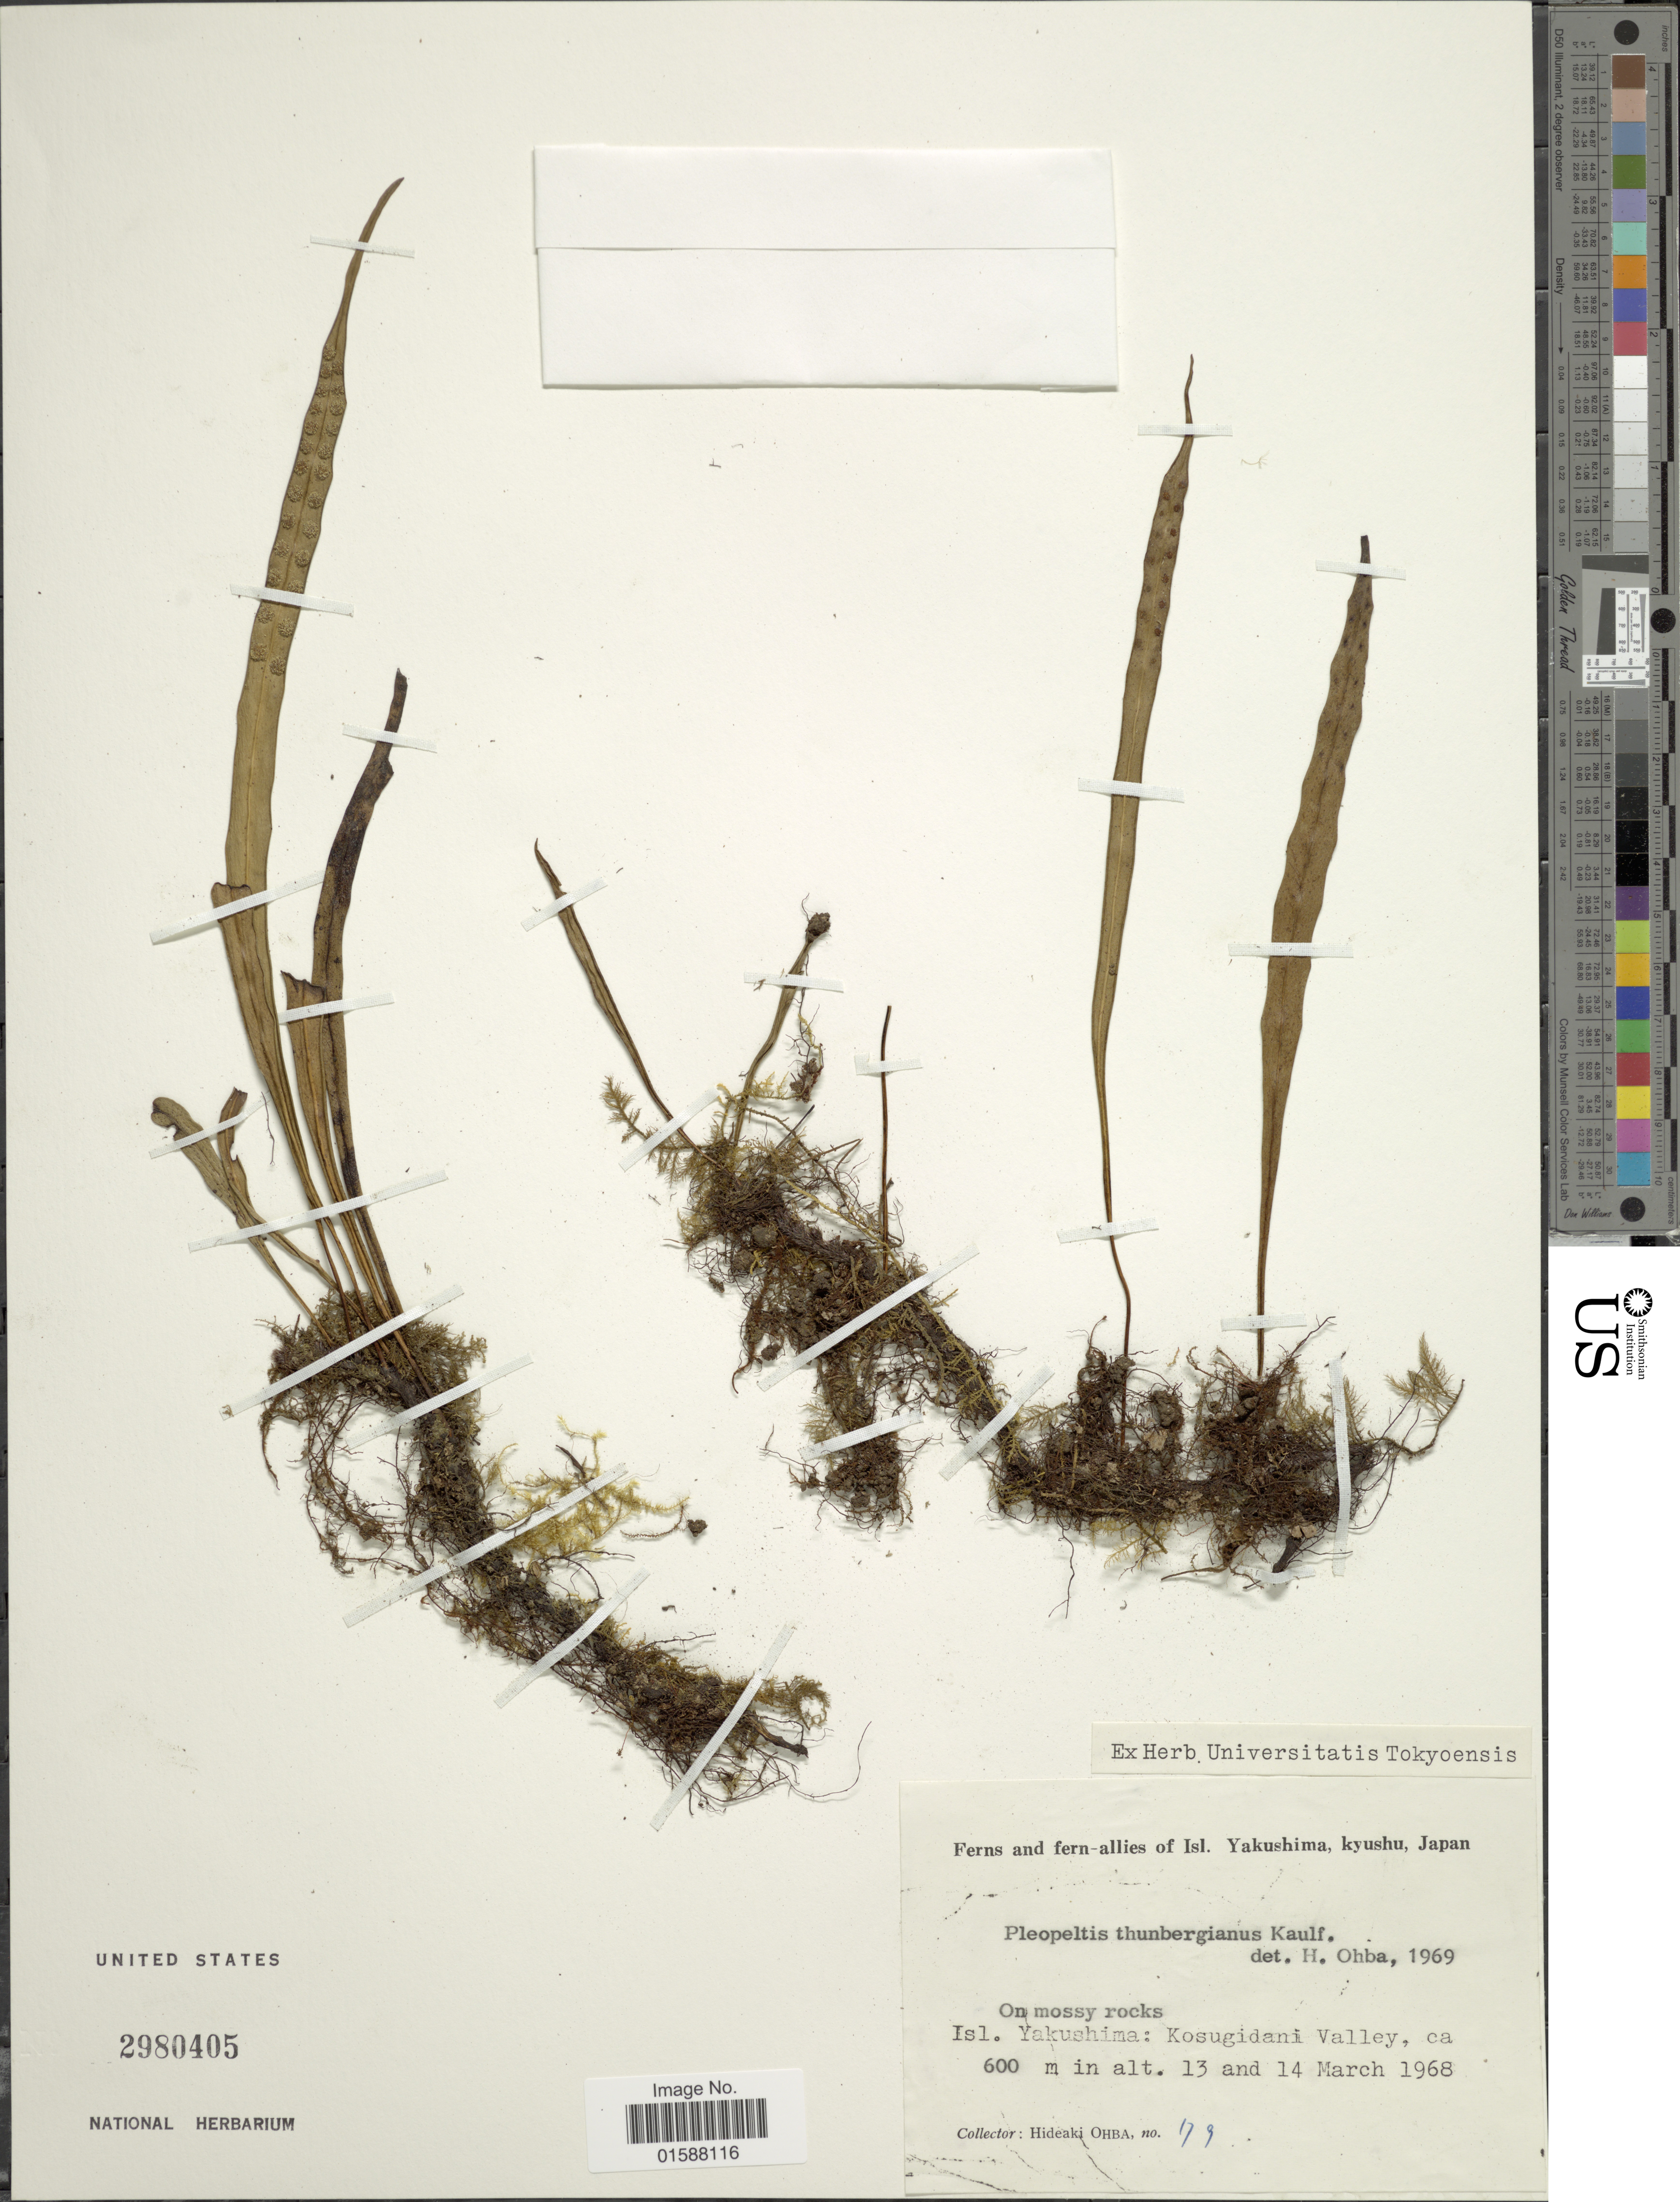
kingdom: Plantae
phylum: Tracheophyta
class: Polypodiopsida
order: Polypodiales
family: Polypodiaceae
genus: Lepisorus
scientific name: Lepisorus thunbergianus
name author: (Kaulf.) Ching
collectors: H. Ohba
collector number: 179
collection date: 1968-03-13/1968-03-14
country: Japan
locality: Isl. Yakushima, kyushu. Kosugidani Valley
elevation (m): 600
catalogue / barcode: US 2980405